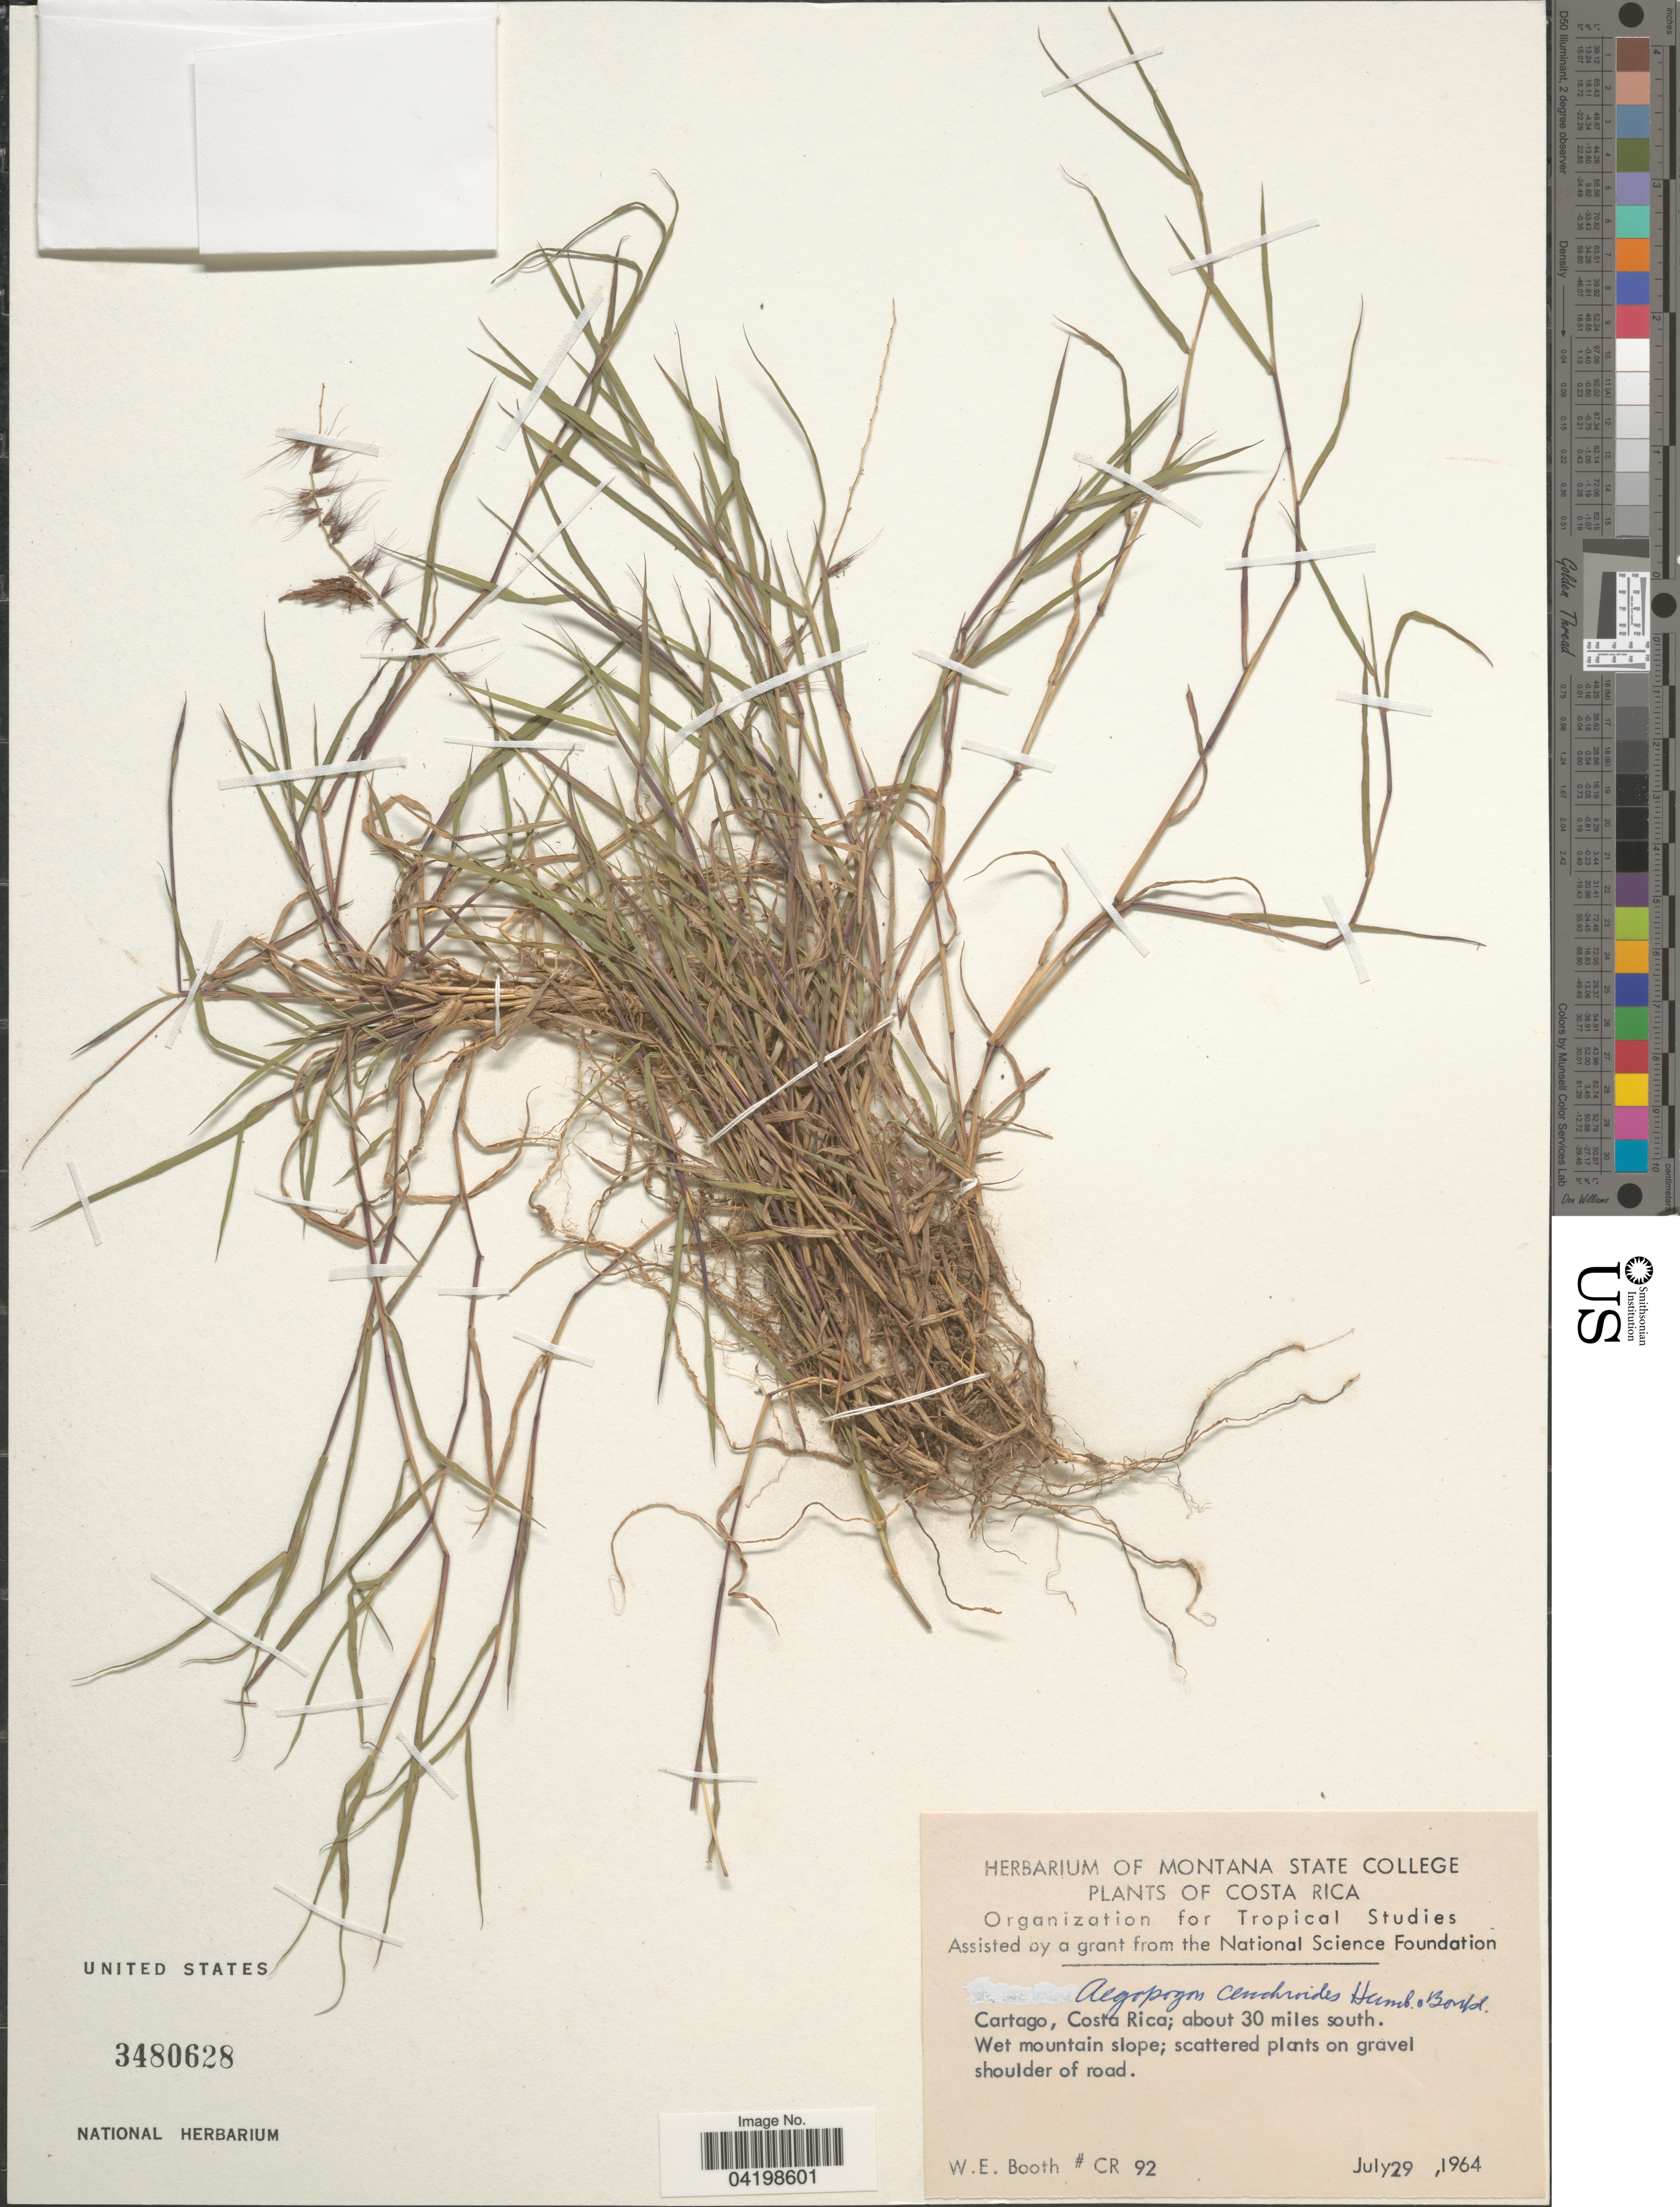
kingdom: Plantae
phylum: Tracheophyta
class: Liliopsida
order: Poales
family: Poaceae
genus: Muhlenbergia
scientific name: Muhlenbergia cenchroides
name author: (Humb. & Bonpl. ex Willd.) P.M. Peterson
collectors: W. Booth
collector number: CR 92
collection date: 1964-07-29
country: Costa Rica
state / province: Cartago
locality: About 30 miles south.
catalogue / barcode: US 3480628